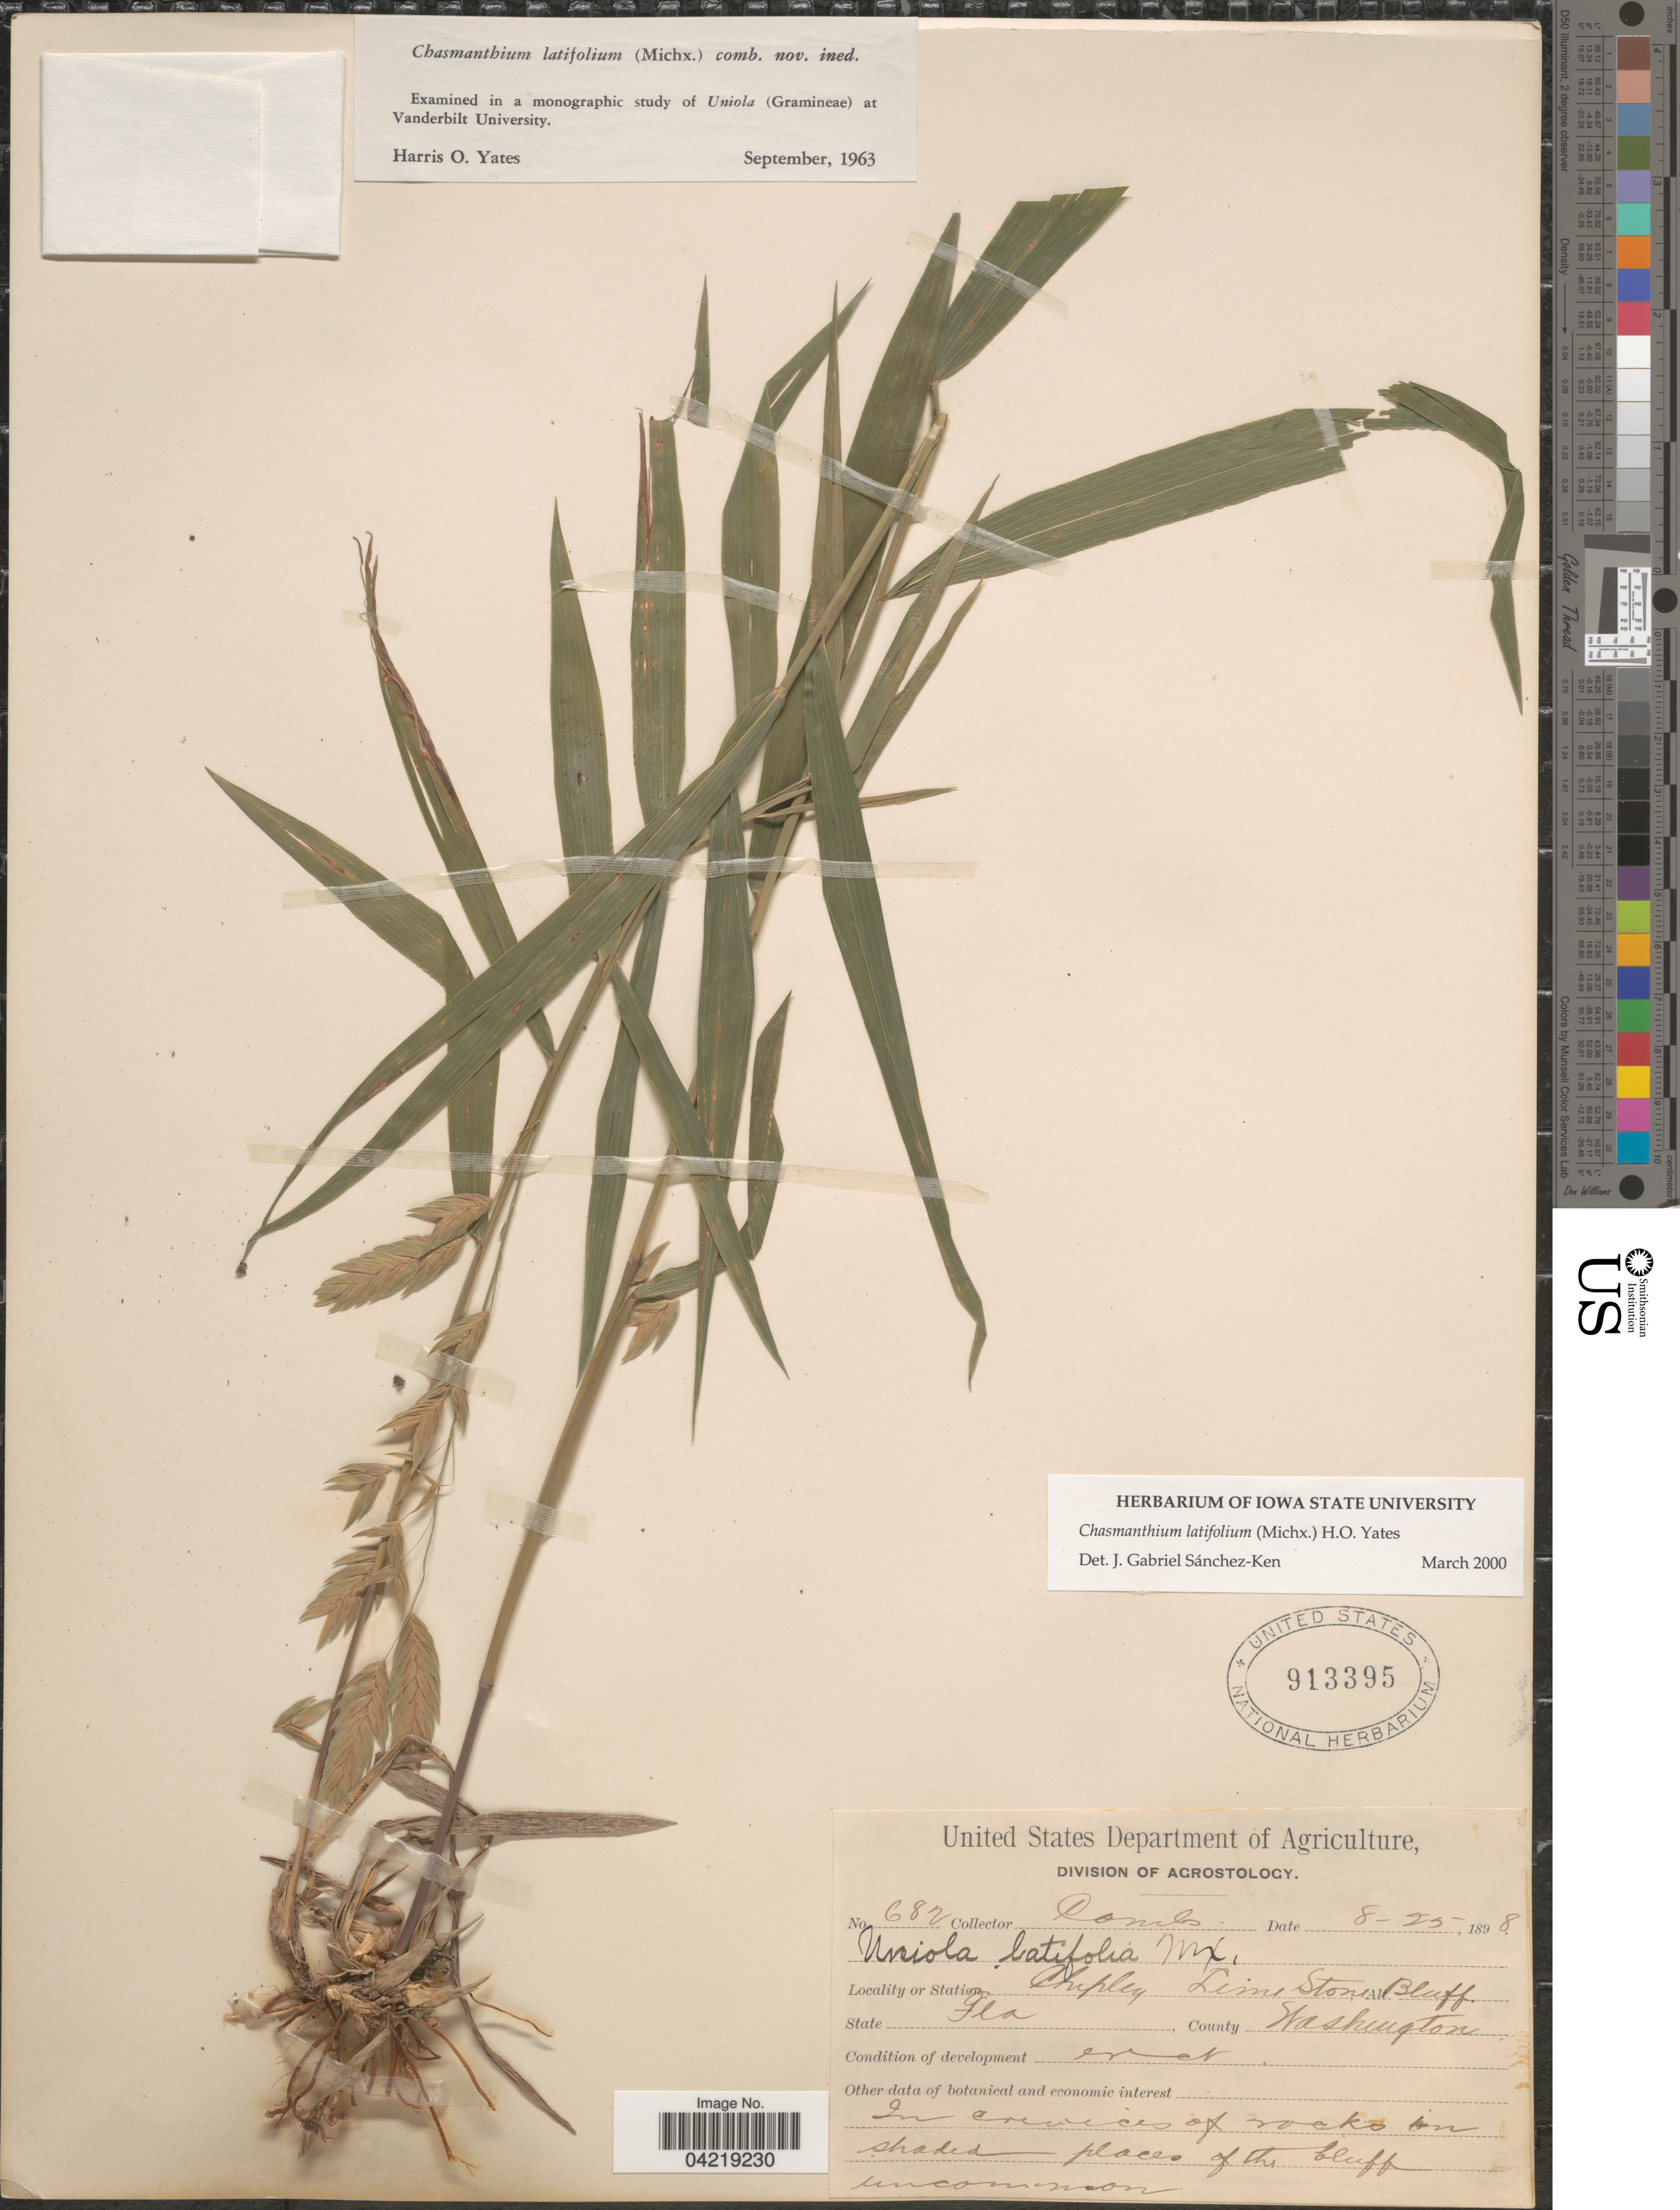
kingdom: Plantae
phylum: Tracheophyta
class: Liliopsida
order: Poales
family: Poaceae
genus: Chasmanthium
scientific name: Chasmanthium latifolium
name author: (Michx.) H.O. Yates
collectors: -. Combs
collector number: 682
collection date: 1898-08-25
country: United States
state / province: Florida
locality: Station Chipley Lime Stone Bluff. County Washington.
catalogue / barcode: US 913395